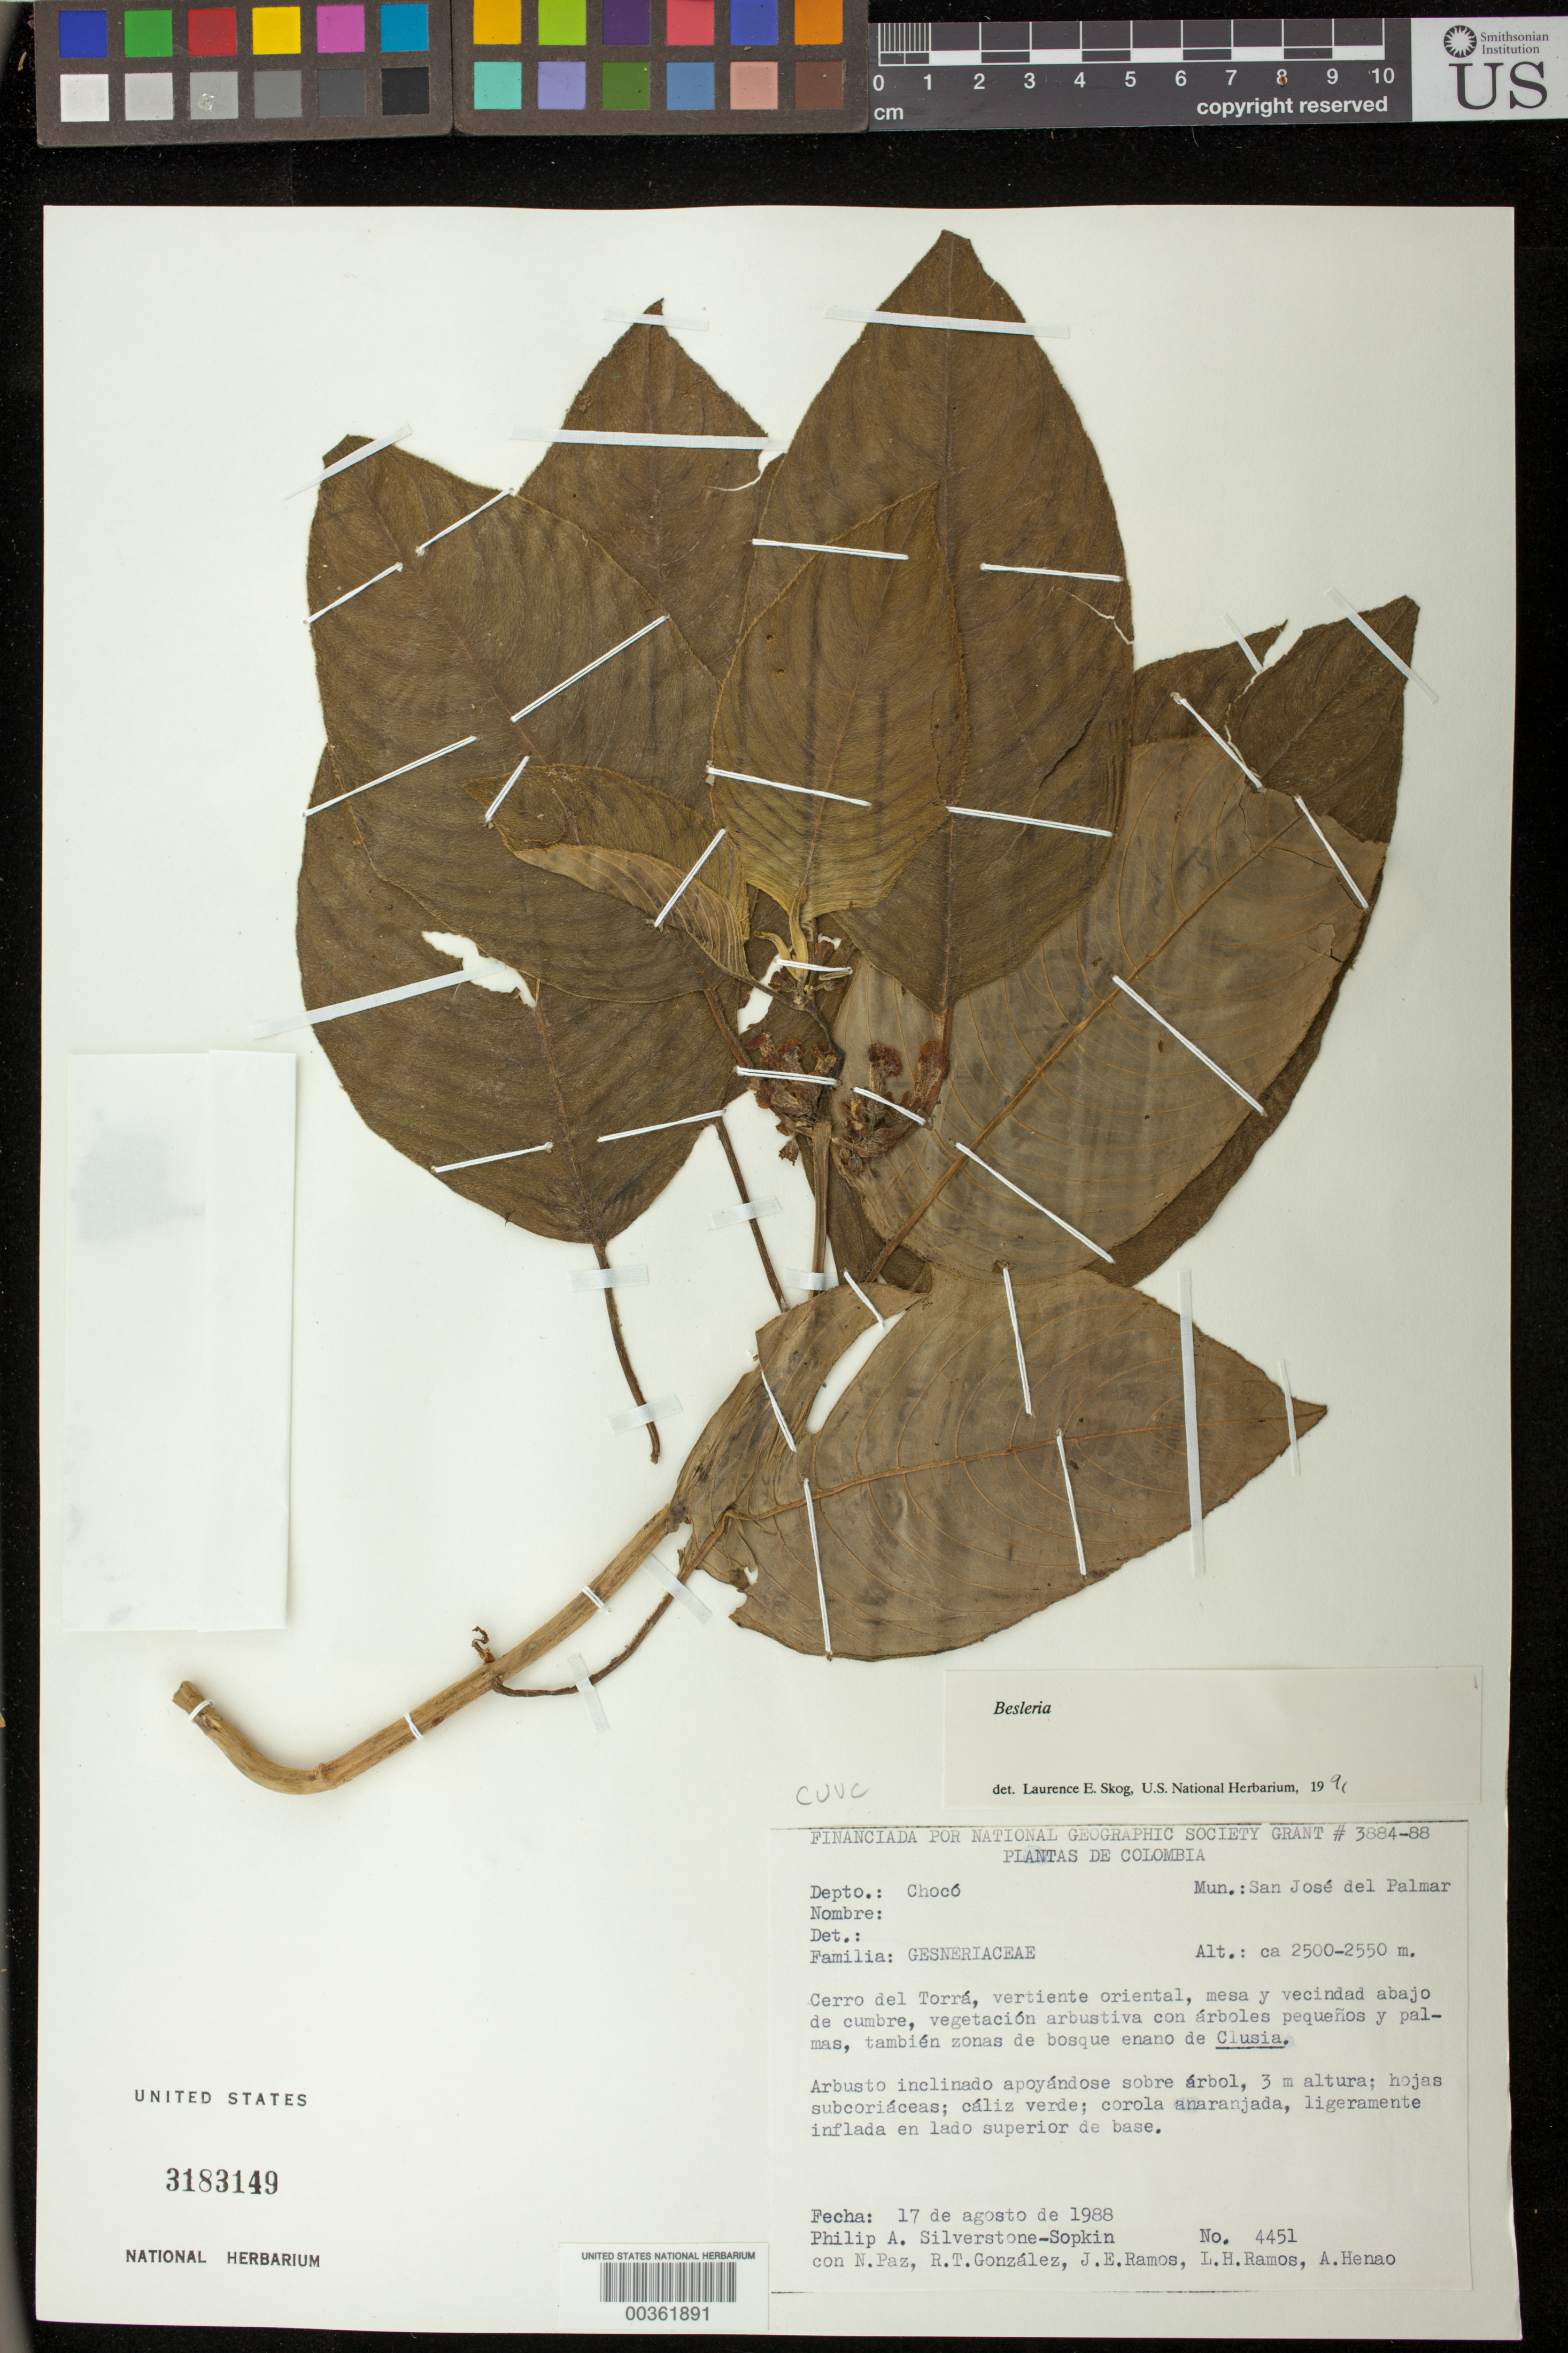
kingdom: Plantae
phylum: Tracheophyta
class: Magnoliopsida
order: Lamiales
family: Gesneriaceae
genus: Besleria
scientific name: Besleria sp.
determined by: Skog, Laurence E.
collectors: P. A. Silverstone-Sopkin, N. Paz, R. Gonzalez, J. E. Ramos, L. Ramos & A. Henao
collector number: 4451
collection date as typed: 17 Aug 1988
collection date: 1988-08-17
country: Colombia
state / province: Chocó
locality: Mun. San José del Palmar; Cerro del Torrá, vertiente oriental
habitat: Mesa y vecindad abajo de cumbre, vegetación arbustiva con árboles pequeños y palmas, también zonas de bosque enano de Clusia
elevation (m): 2500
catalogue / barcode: US 3183149